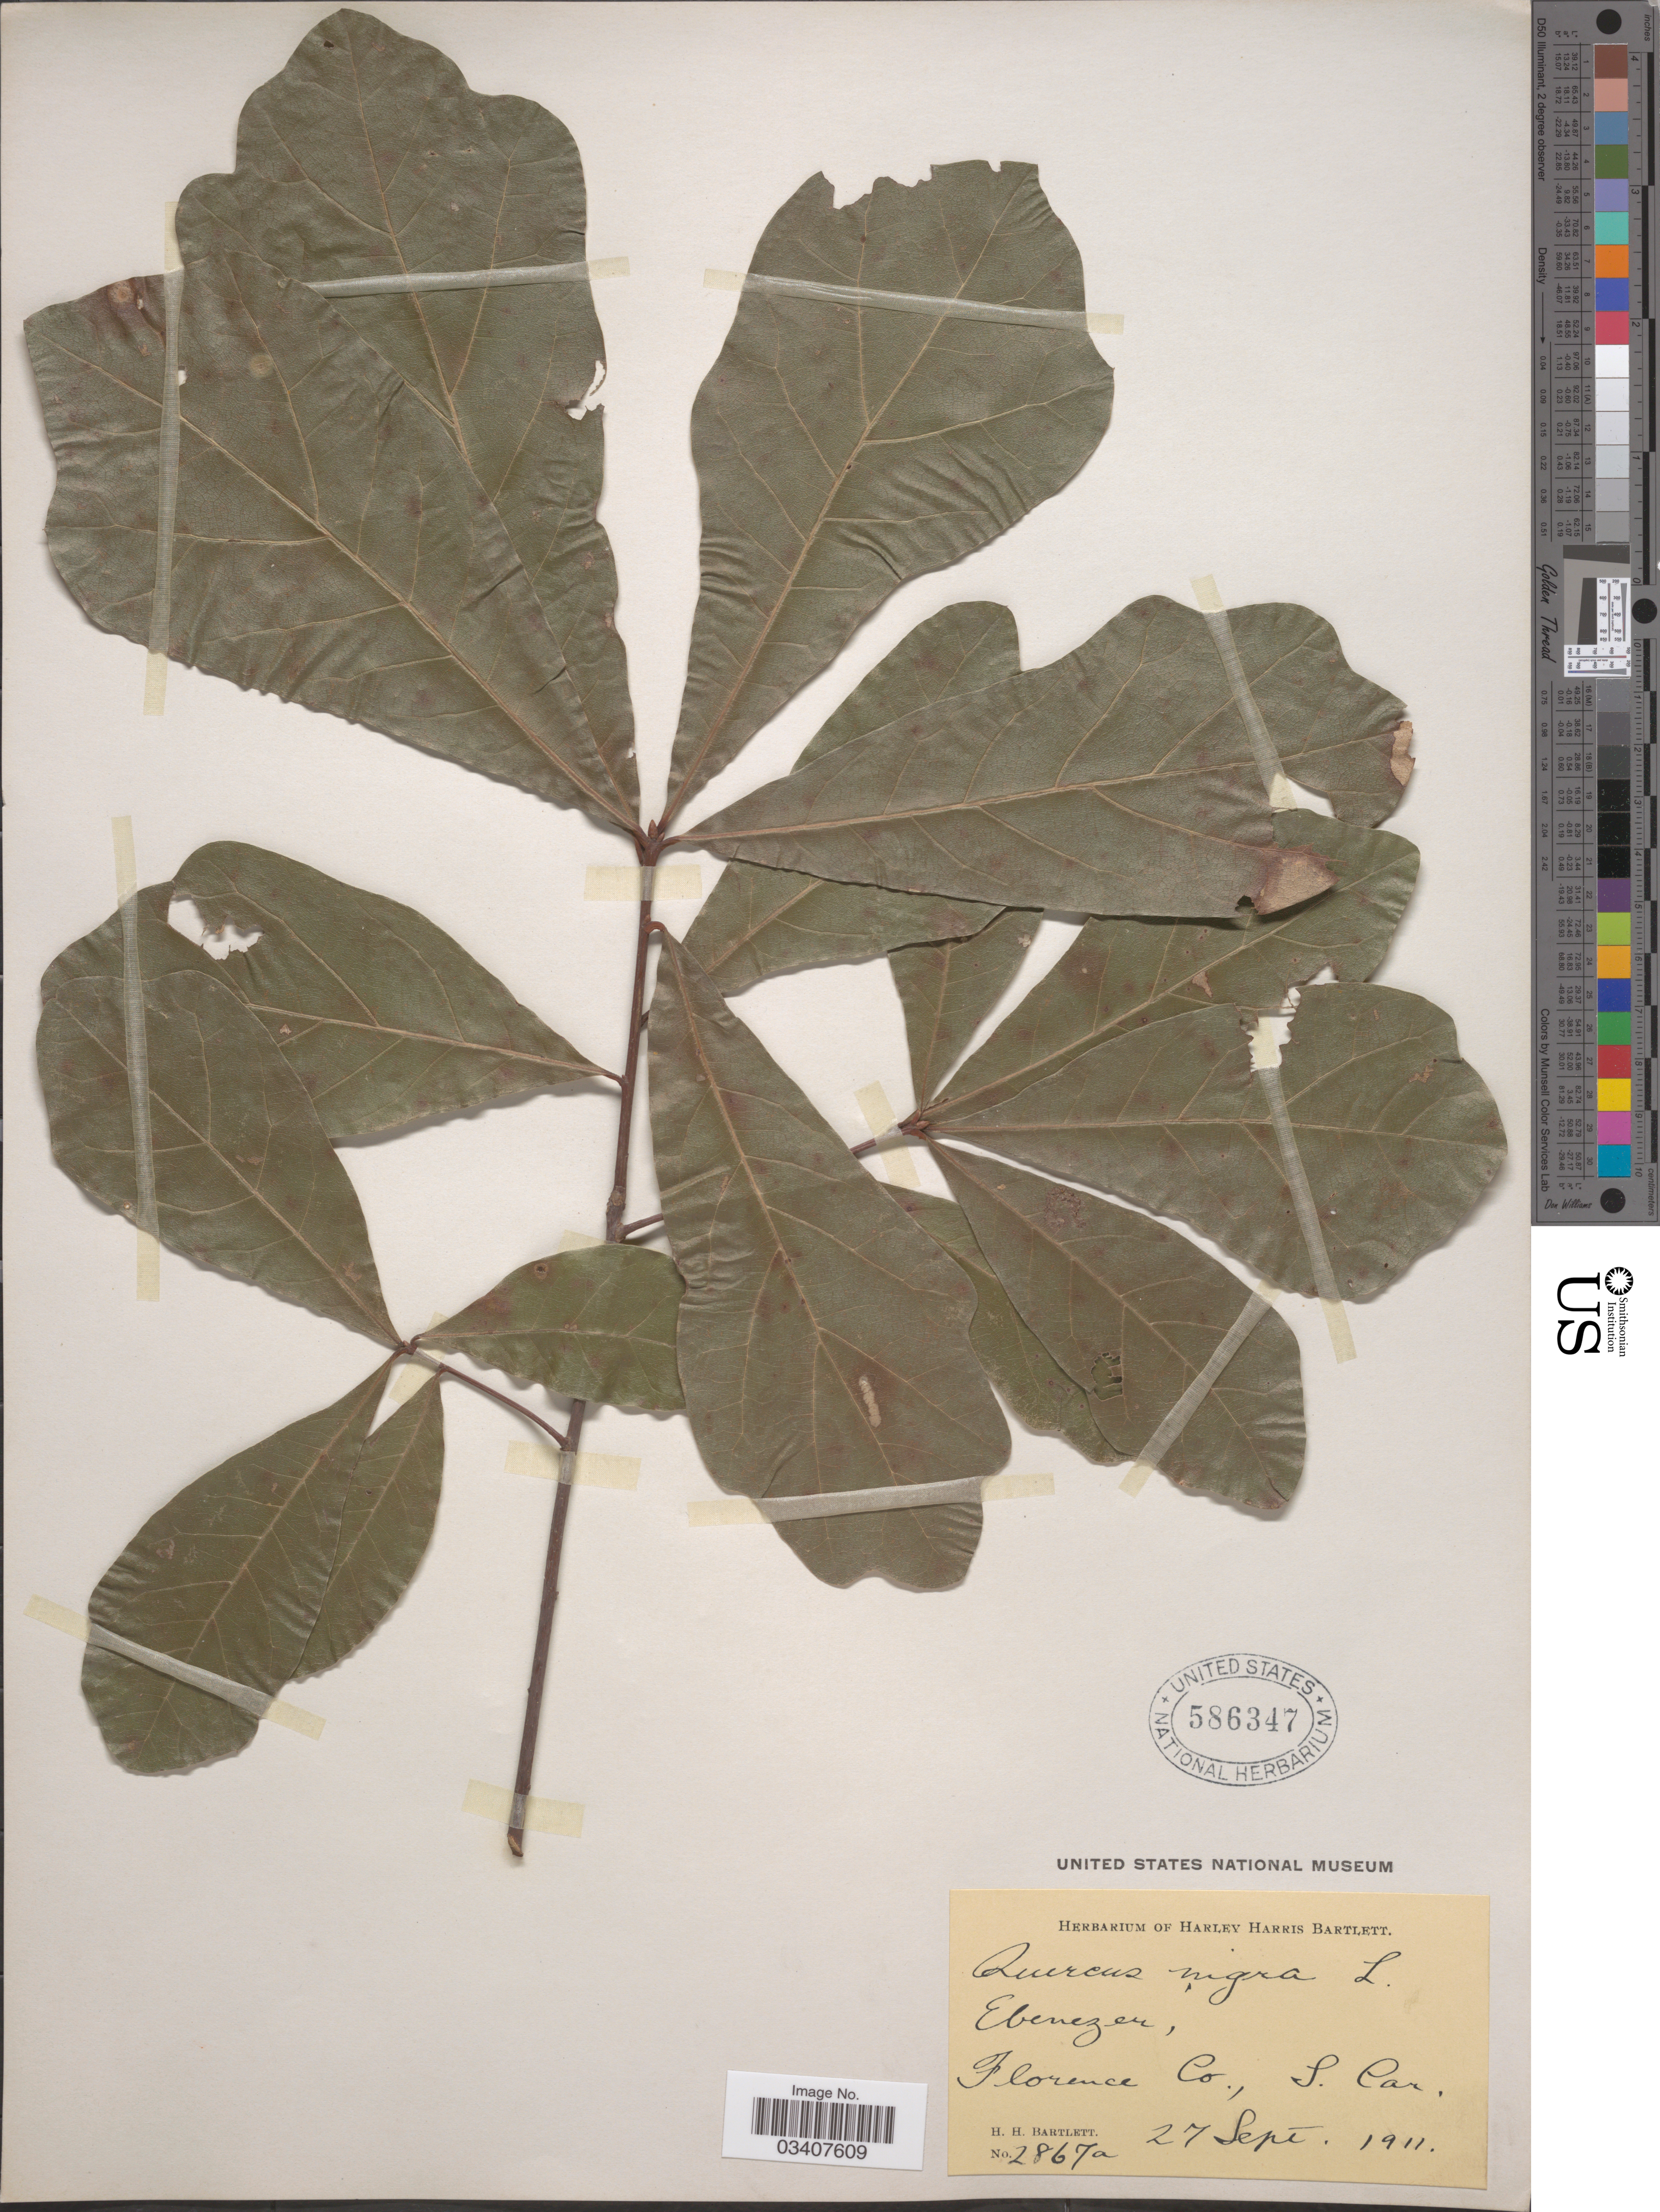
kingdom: Plantae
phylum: Tracheophyta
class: Magnoliopsida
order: Fagales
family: Fagaceae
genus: Quercus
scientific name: Quercus nigra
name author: L.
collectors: H. H. Bartlett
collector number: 2867a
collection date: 1911-09-27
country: United States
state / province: South Carolina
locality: Ebenezer, Florence Co.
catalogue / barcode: US 586347